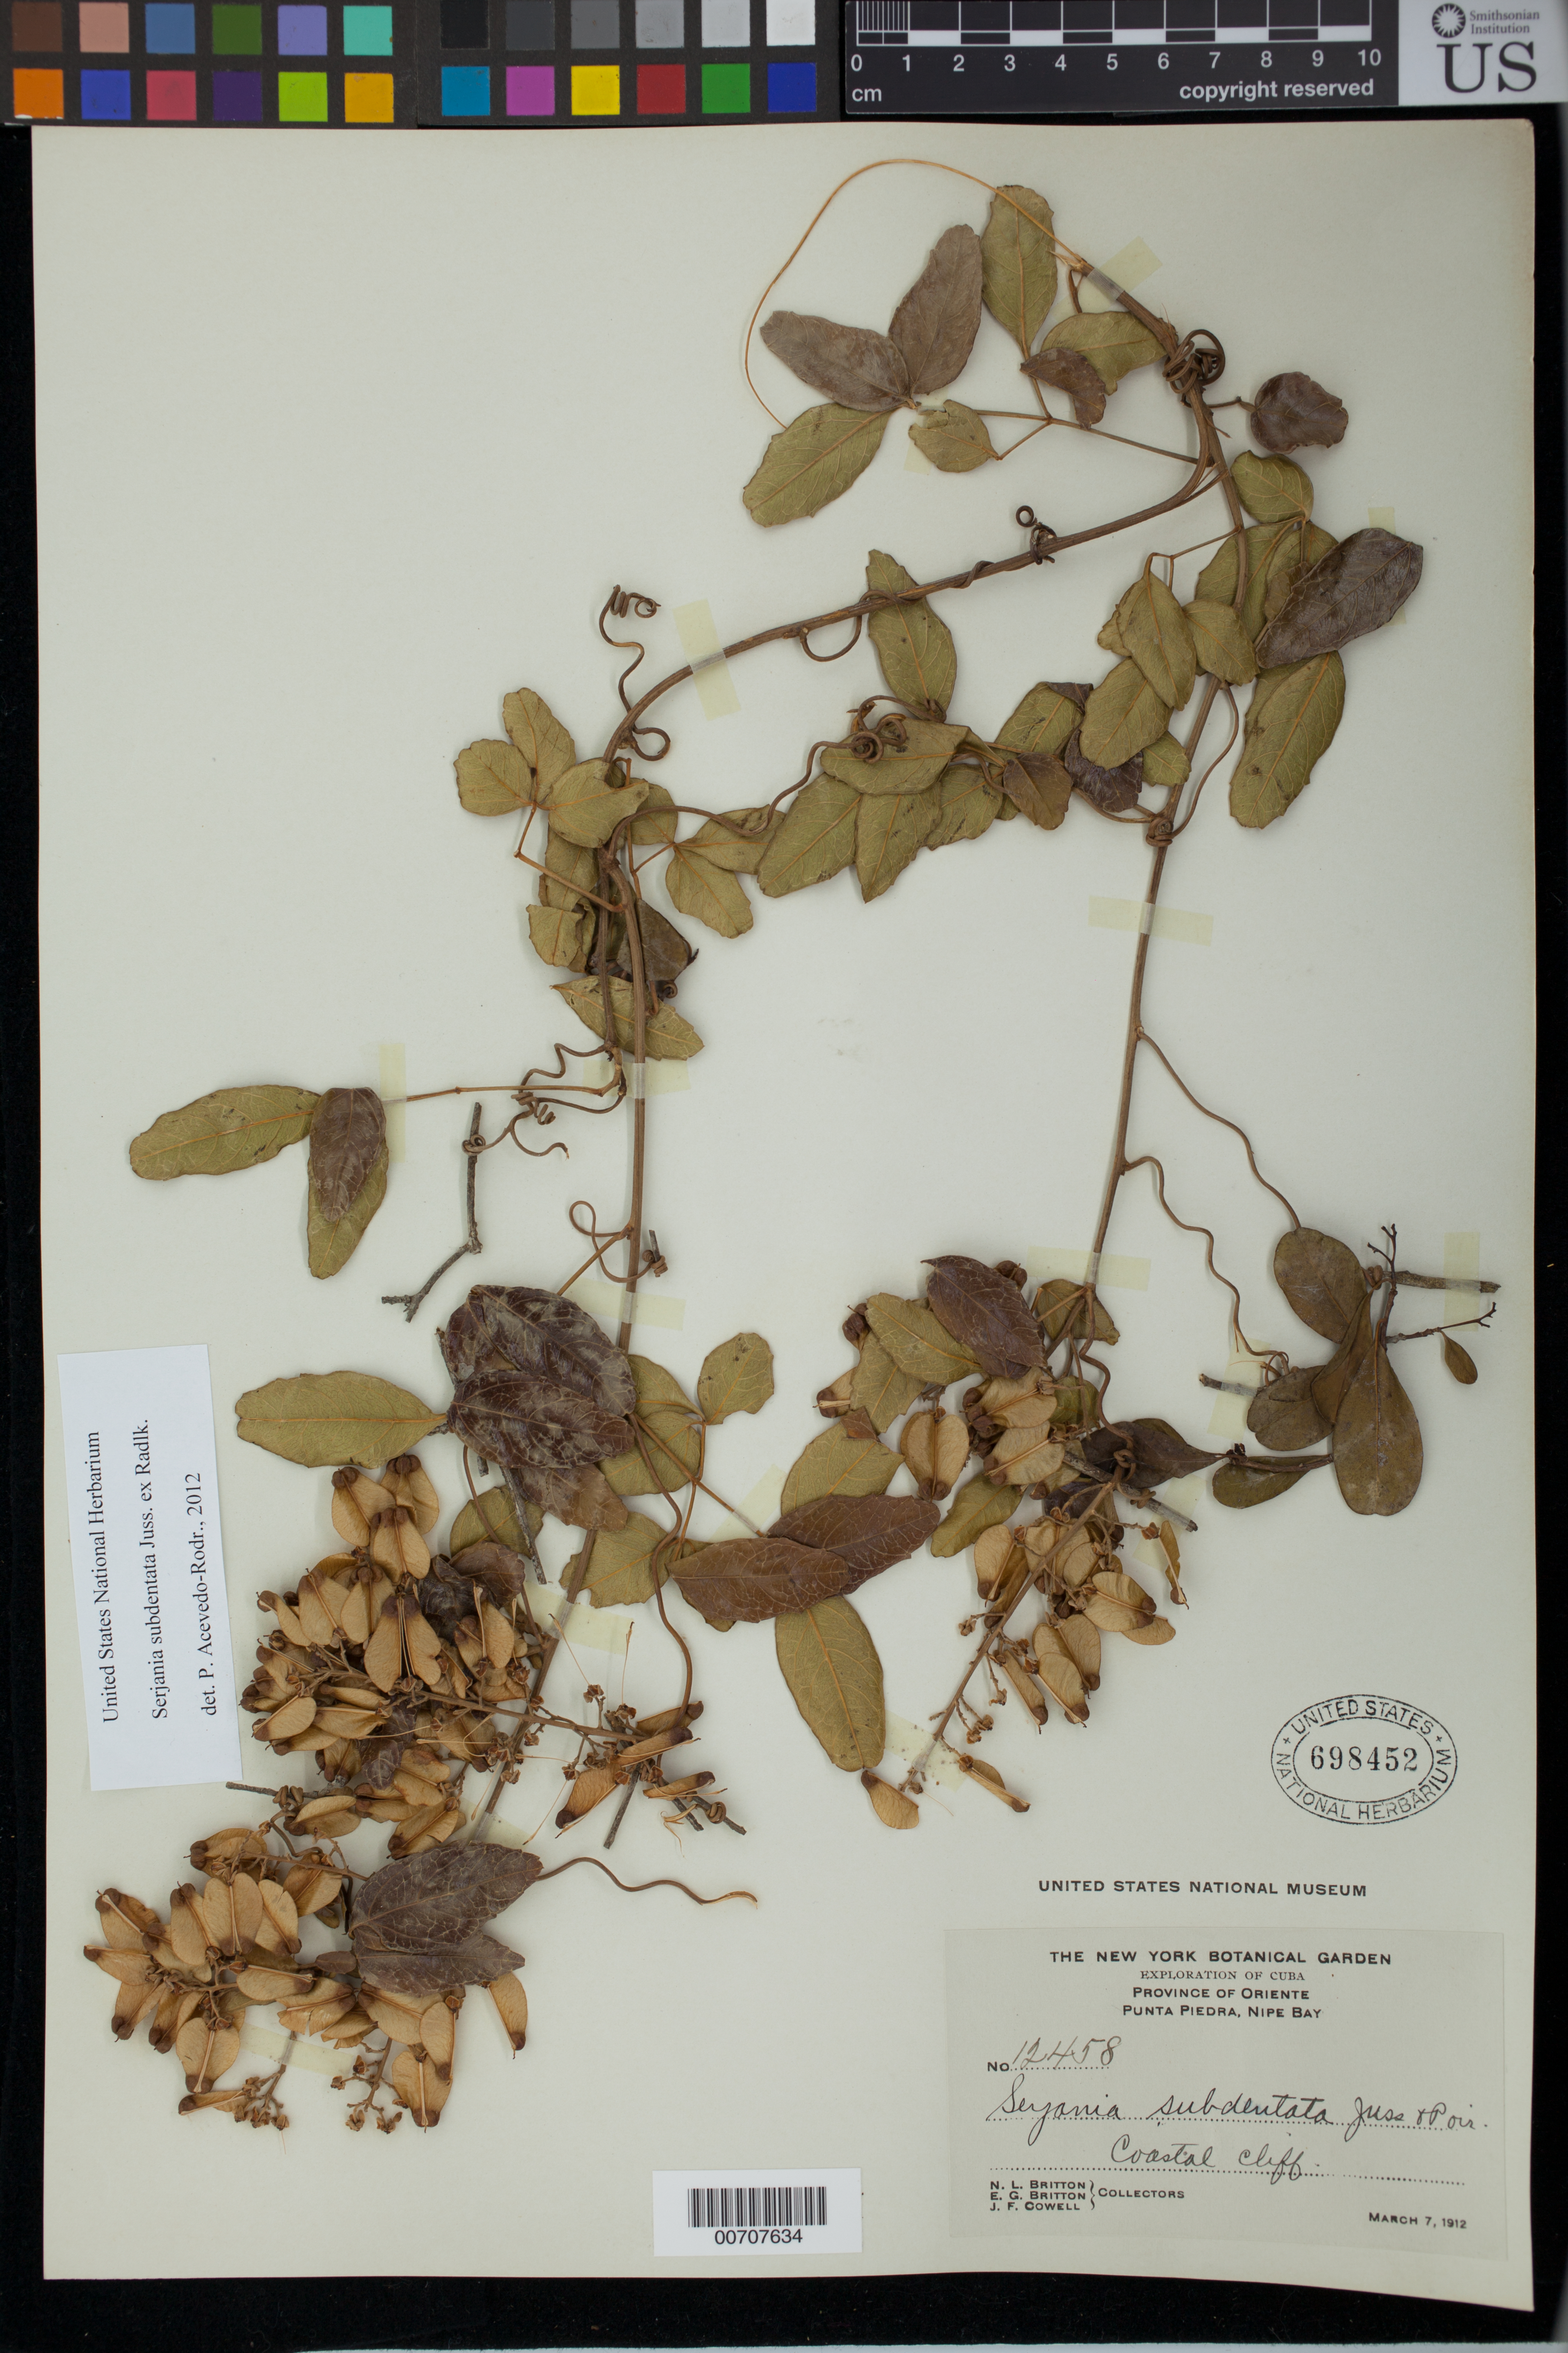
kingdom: Plantae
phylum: Tracheophyta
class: Magnoliopsida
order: Sapindales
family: Sapindaceae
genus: Serjania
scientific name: Serjania subdentata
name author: Juss. ex Poir.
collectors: N. Britton, E. G. Britton & J. F. Cowell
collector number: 12458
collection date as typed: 07 Mar 1912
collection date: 1912-03-07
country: Cuba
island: Greater Antilles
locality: Prov. Oriente: Punta Piedra, Nipe Bay.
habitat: Coastal cliff.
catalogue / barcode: US 698452